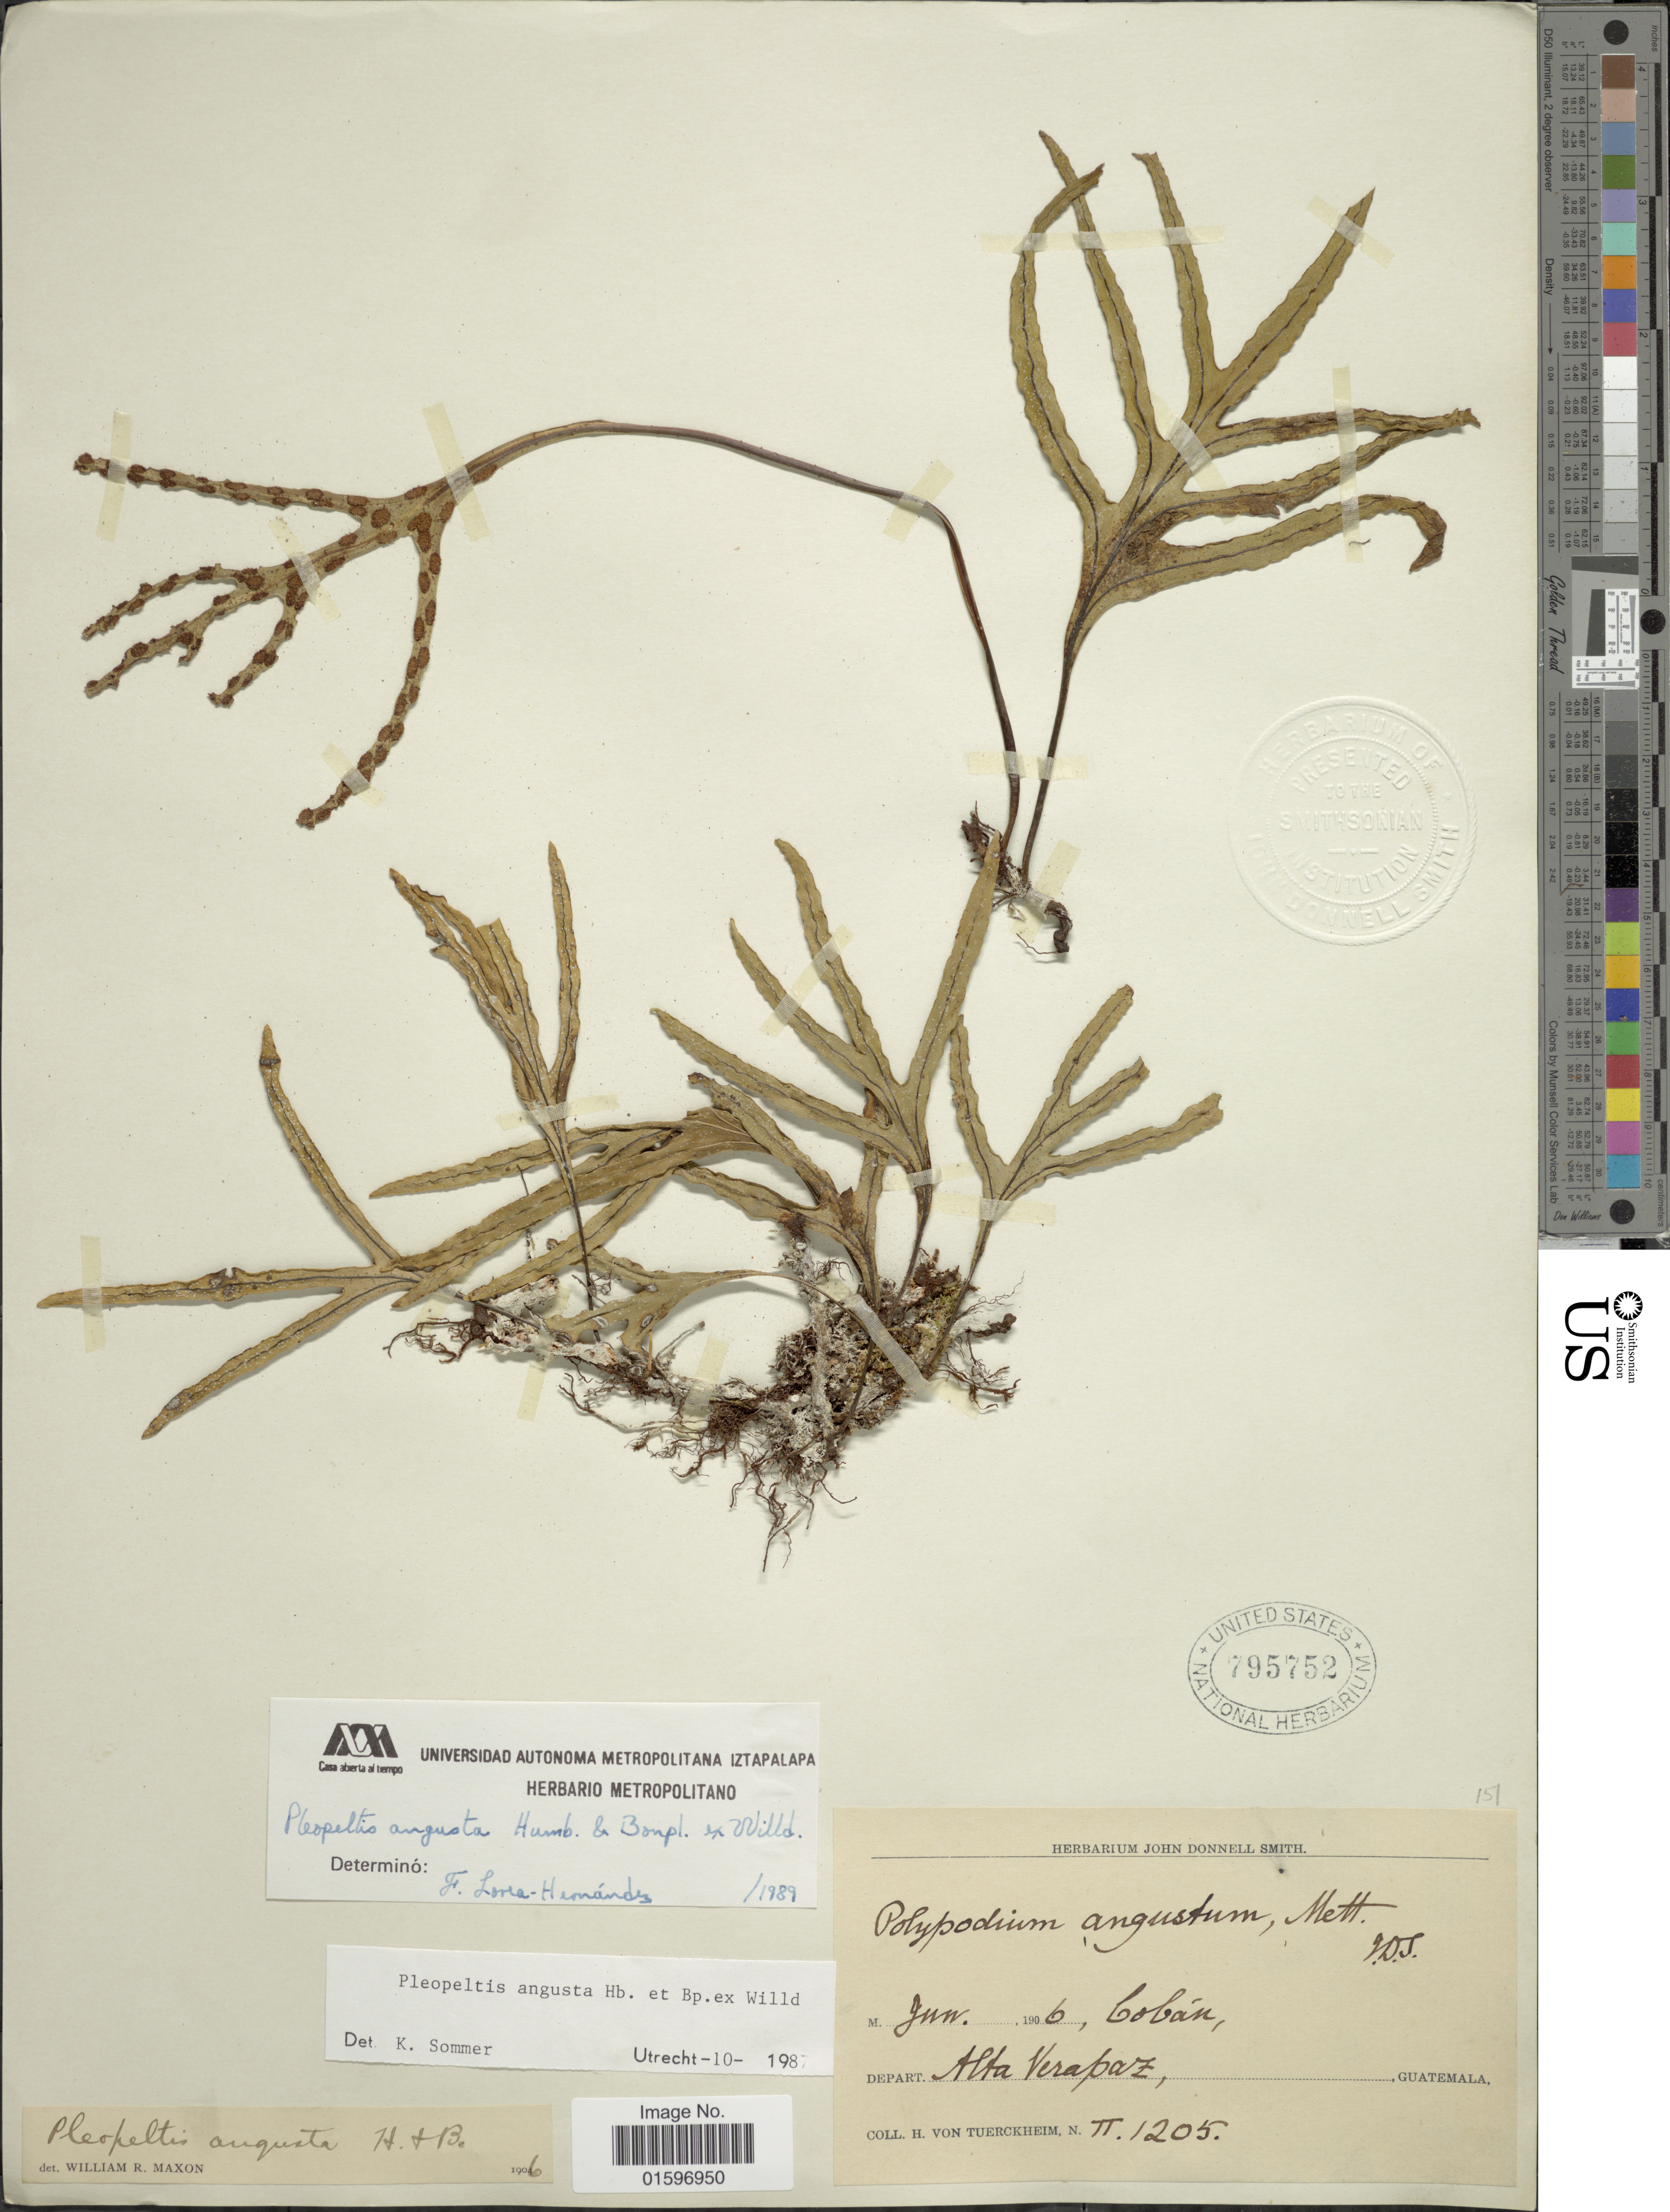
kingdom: Plantae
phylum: Tracheophyta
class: Polypodiopsida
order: Polypodiales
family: Polypodiaceae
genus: Pleopeltis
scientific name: Pleopeltis angusta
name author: Humb. & Bonap. ex Willd.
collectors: H. von Tuerckheim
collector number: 1205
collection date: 1906-06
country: Guatemala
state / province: Alta Verapaz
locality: Cobán, Depart. Alta Verapaz.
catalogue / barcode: US 795752